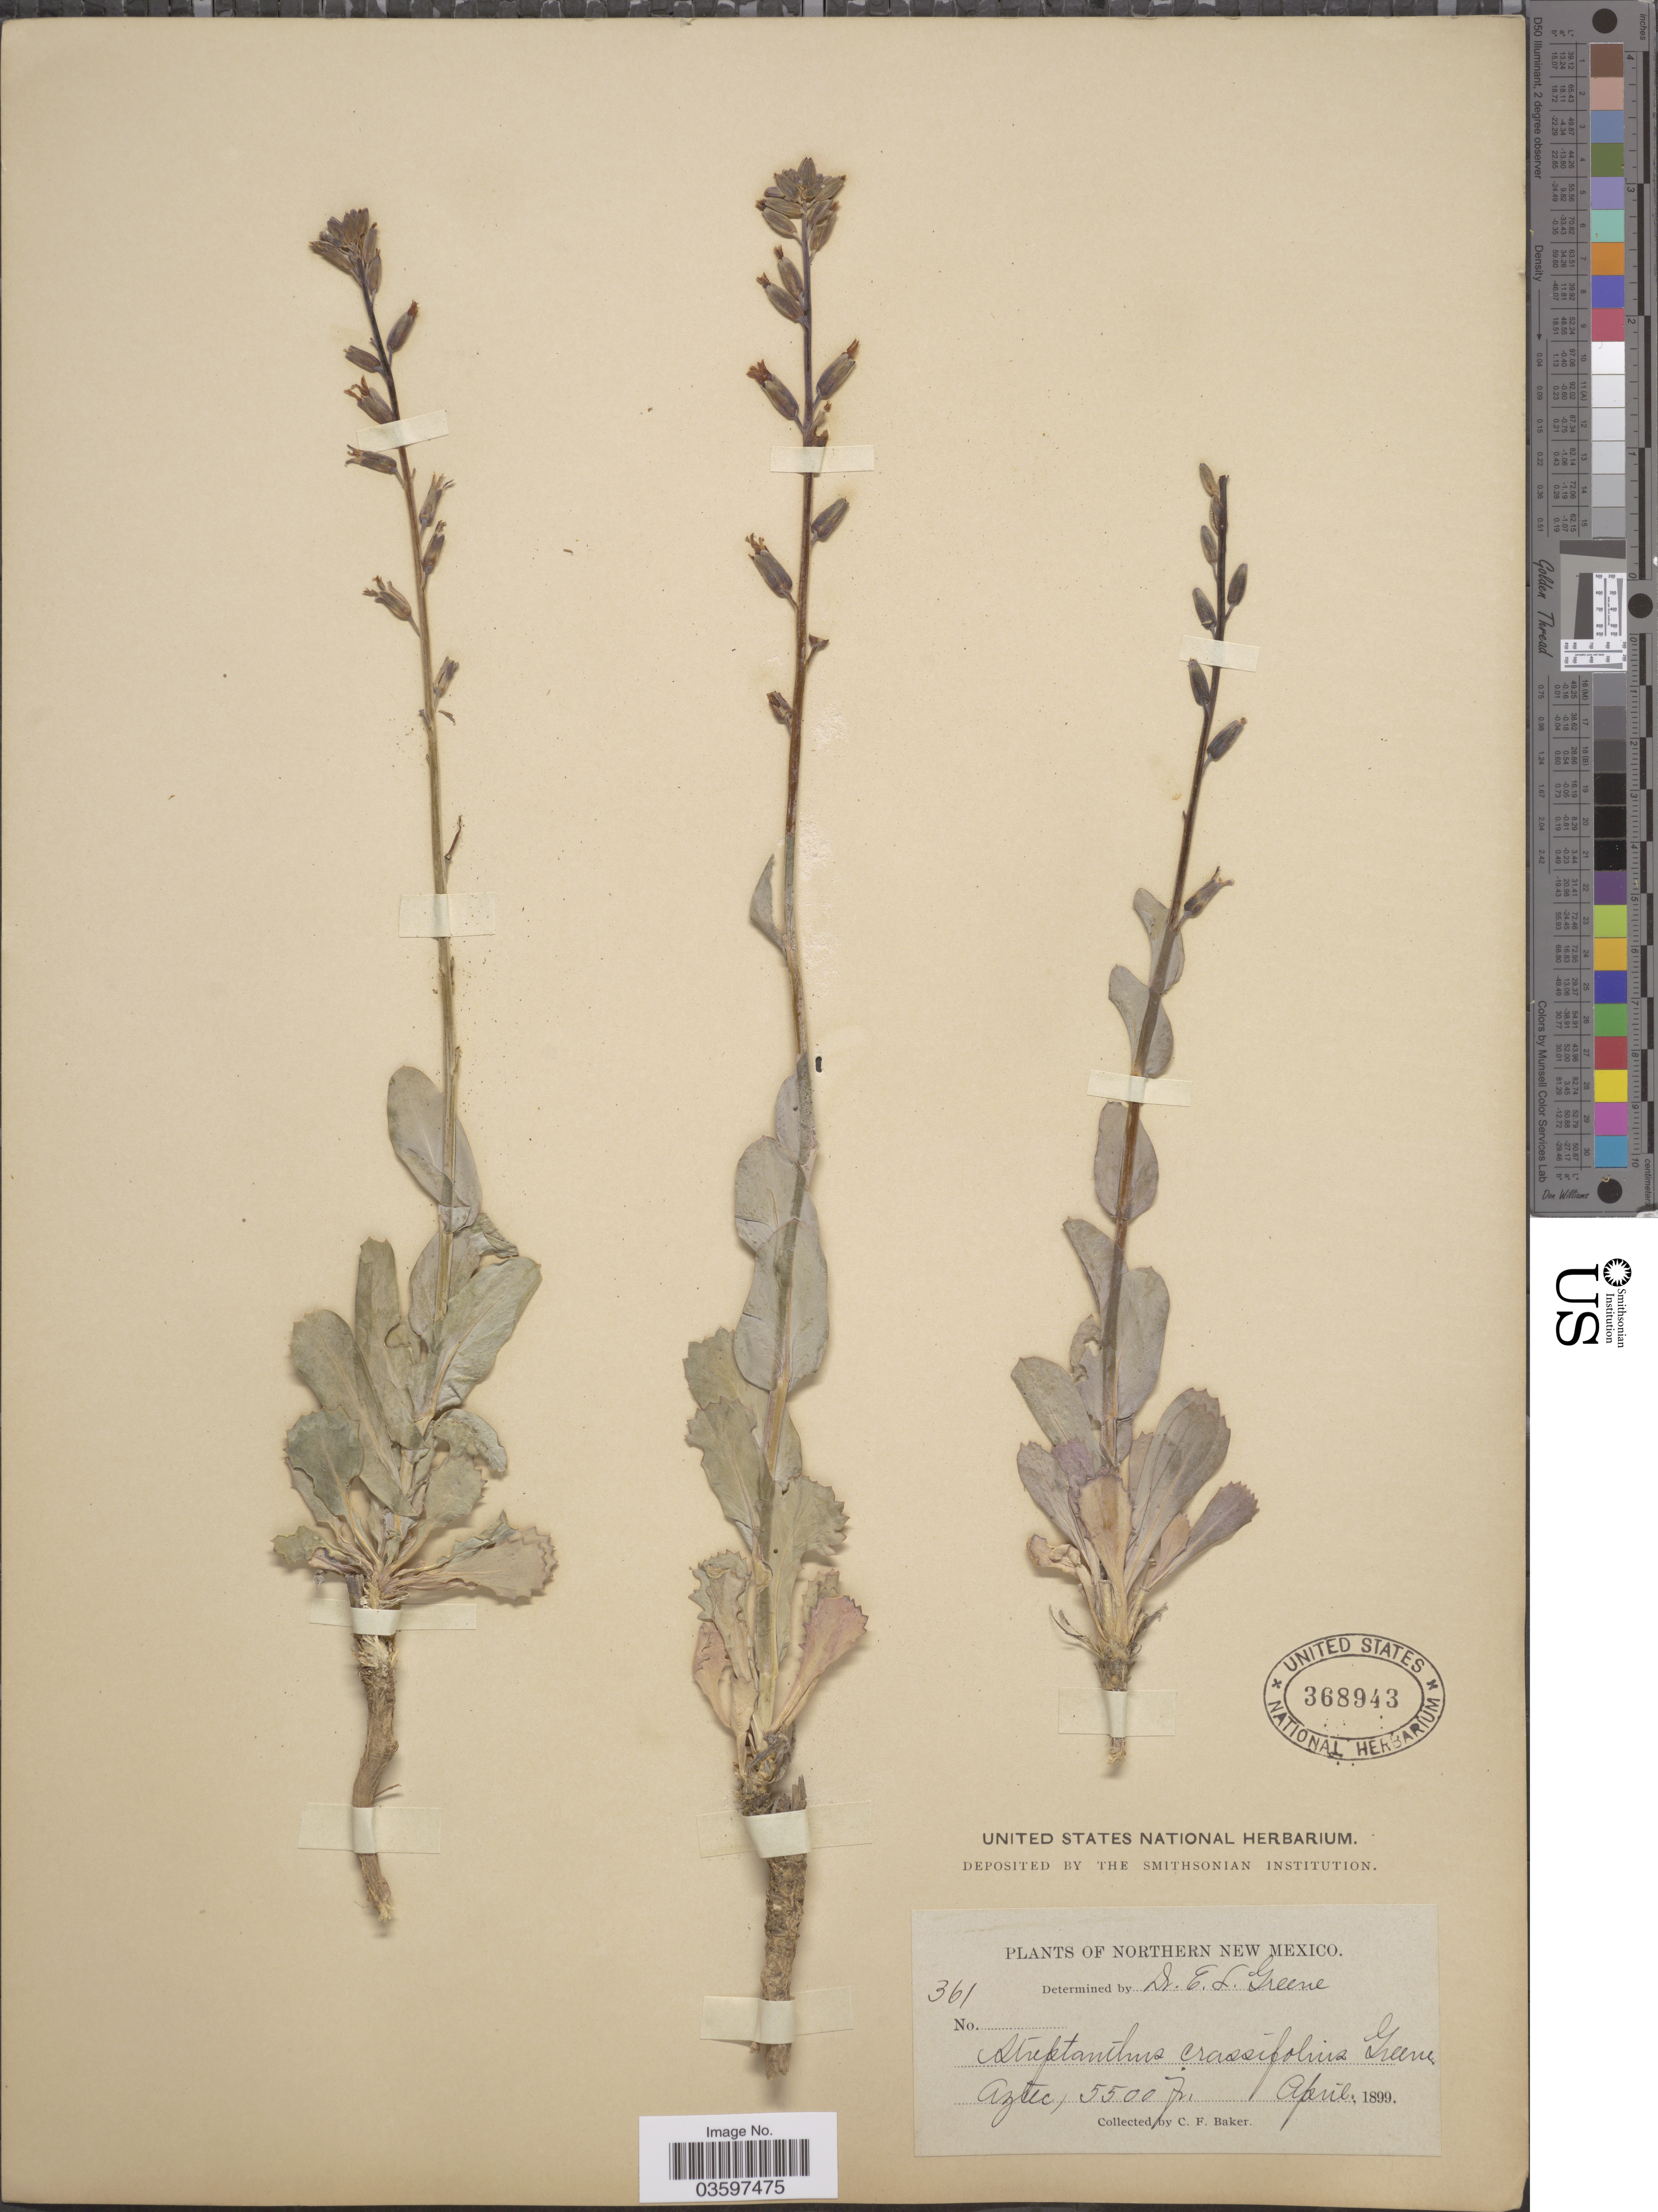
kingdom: Plantae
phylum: Tracheophyta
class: Magnoliopsida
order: Brassicales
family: Brassicaceae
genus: Streptanthus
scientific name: Streptanthus cordatus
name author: Nutt. ex Torr. & A. Gray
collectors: C. F. Baker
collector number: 361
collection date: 1899-04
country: United States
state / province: New Mexico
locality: Northern New Mexico. Aztec.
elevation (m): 1676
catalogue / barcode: US 368943